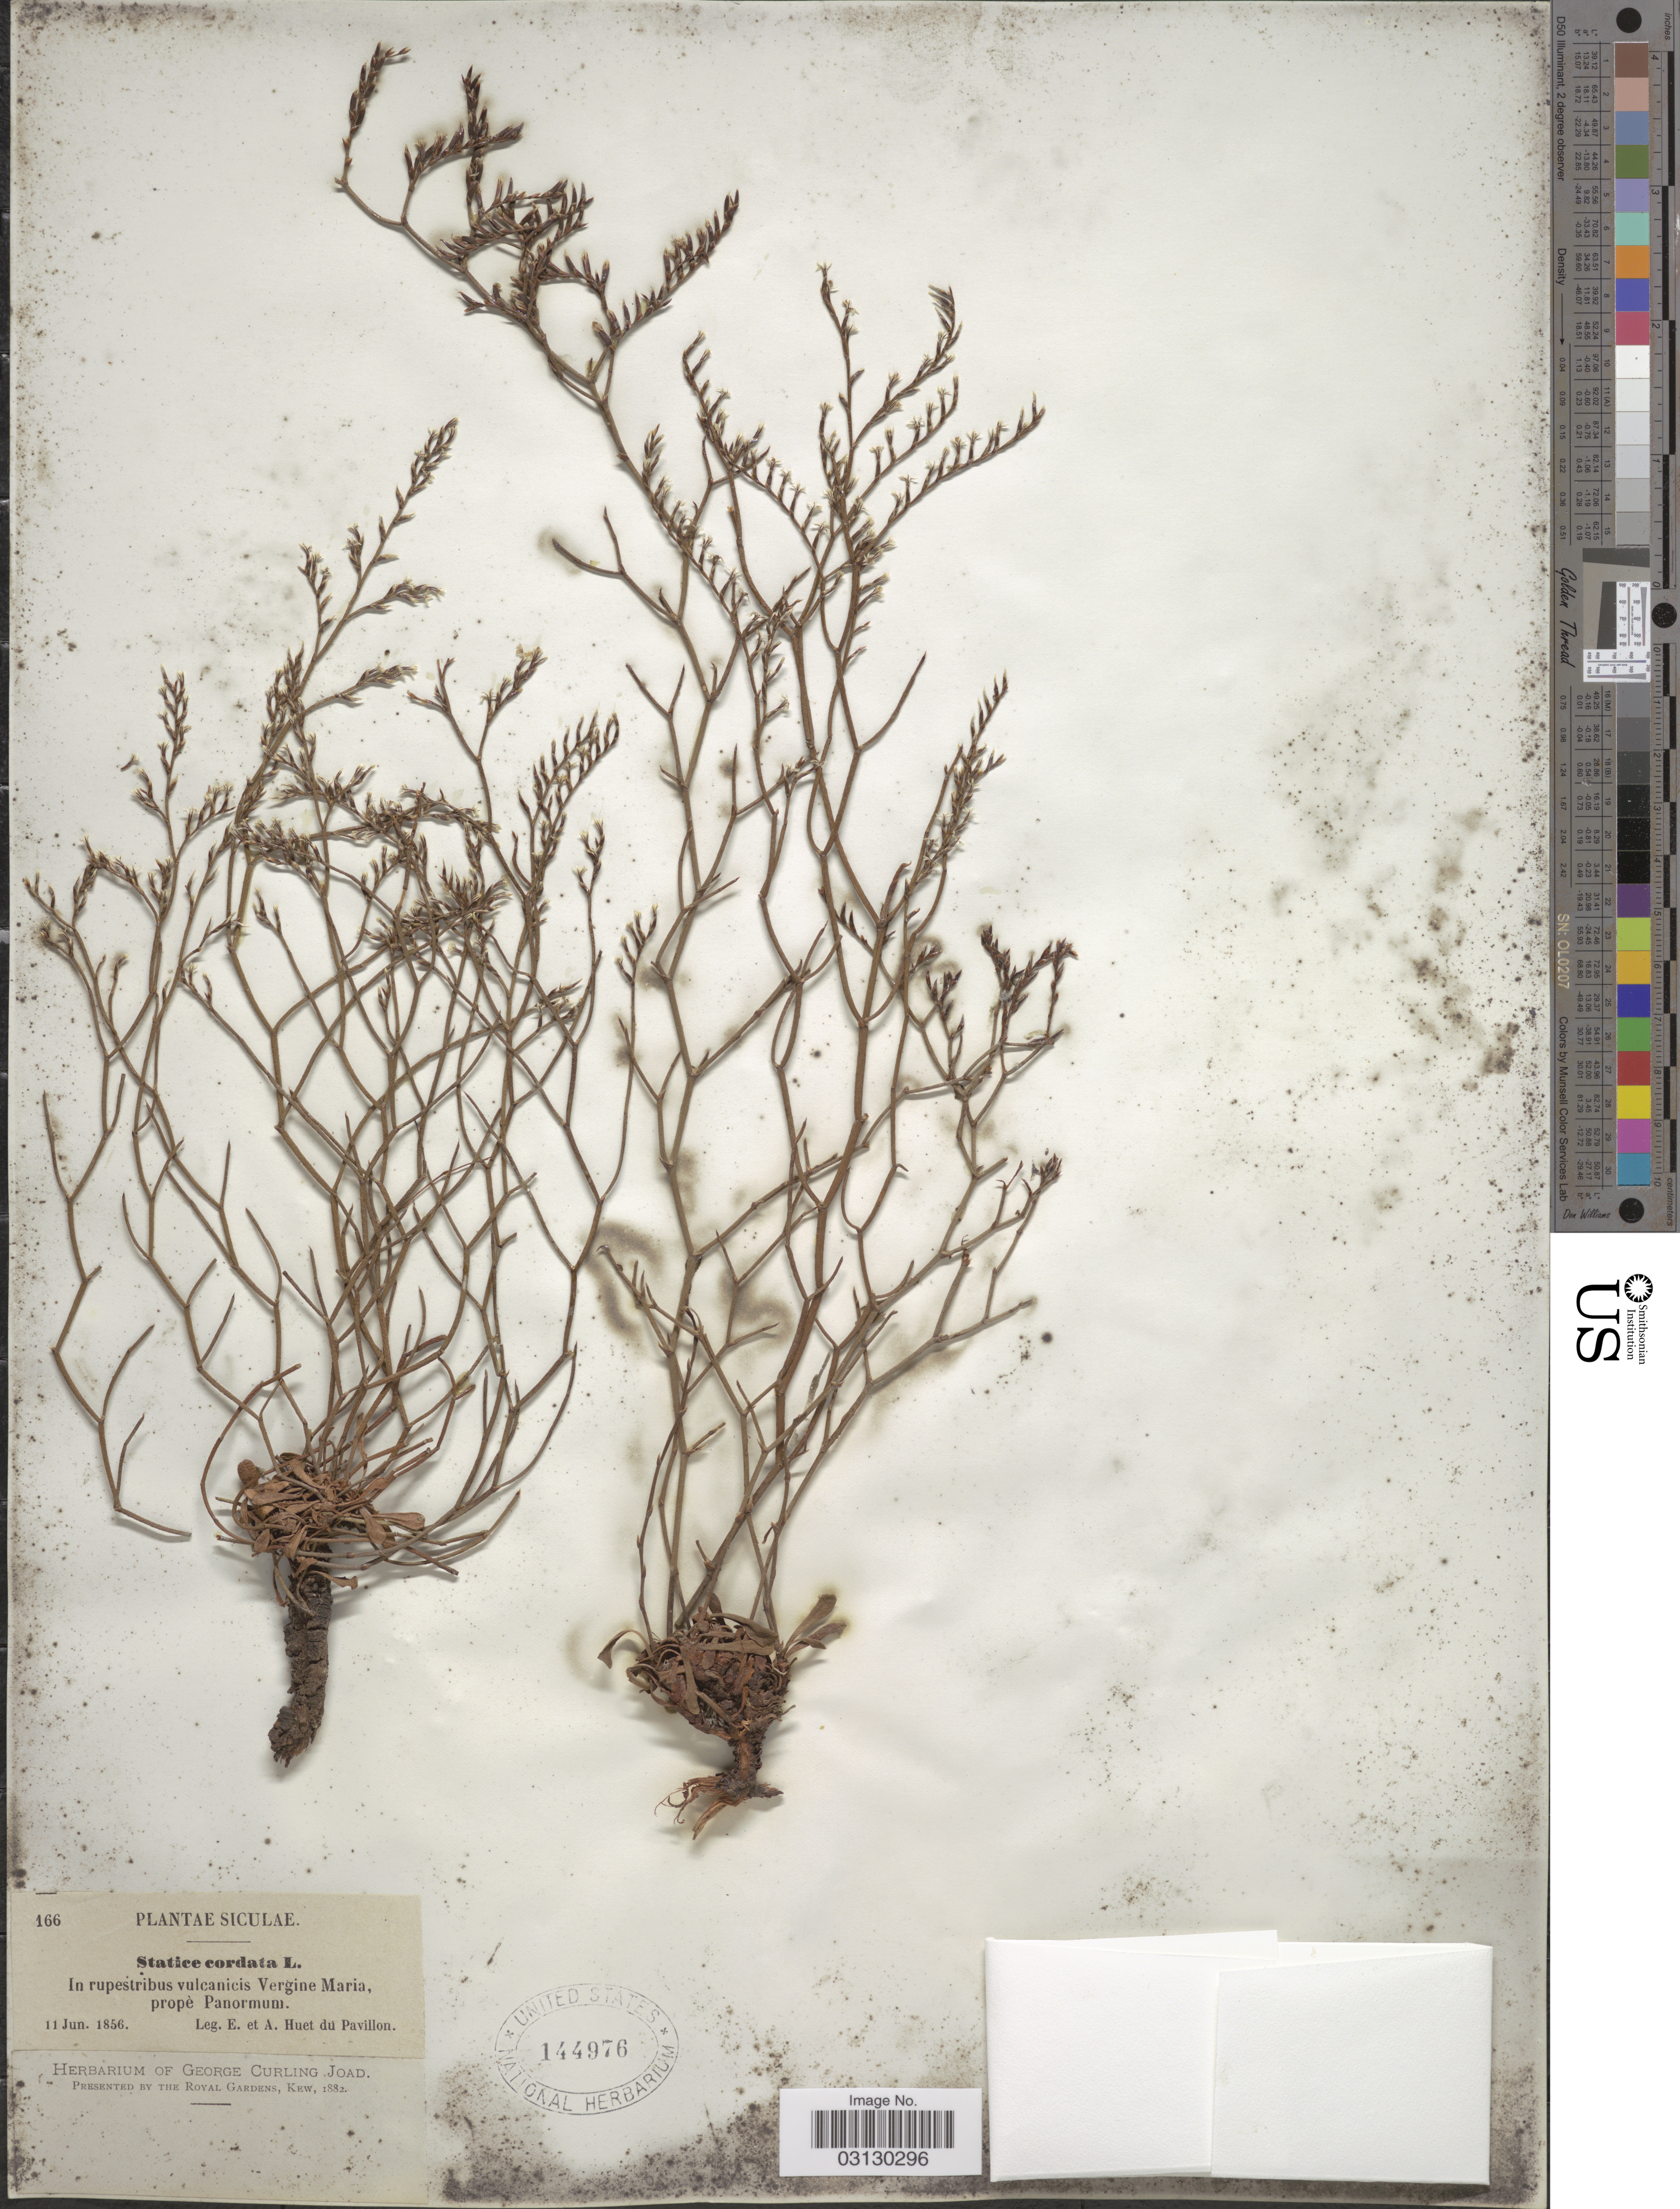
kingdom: Plantae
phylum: Tracheophyta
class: Magnoliopsida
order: Caryophyllales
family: Plumbaginaceae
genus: Limonium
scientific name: Limonium cordatum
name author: (L.) Mill.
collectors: E. Huet du Pavillon & A. Huet du Pavillon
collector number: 166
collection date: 1856-06-11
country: Italy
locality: Siculae, In rupestribus vulcanicis Vergine Maria, propè Panormum.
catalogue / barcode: US 144976